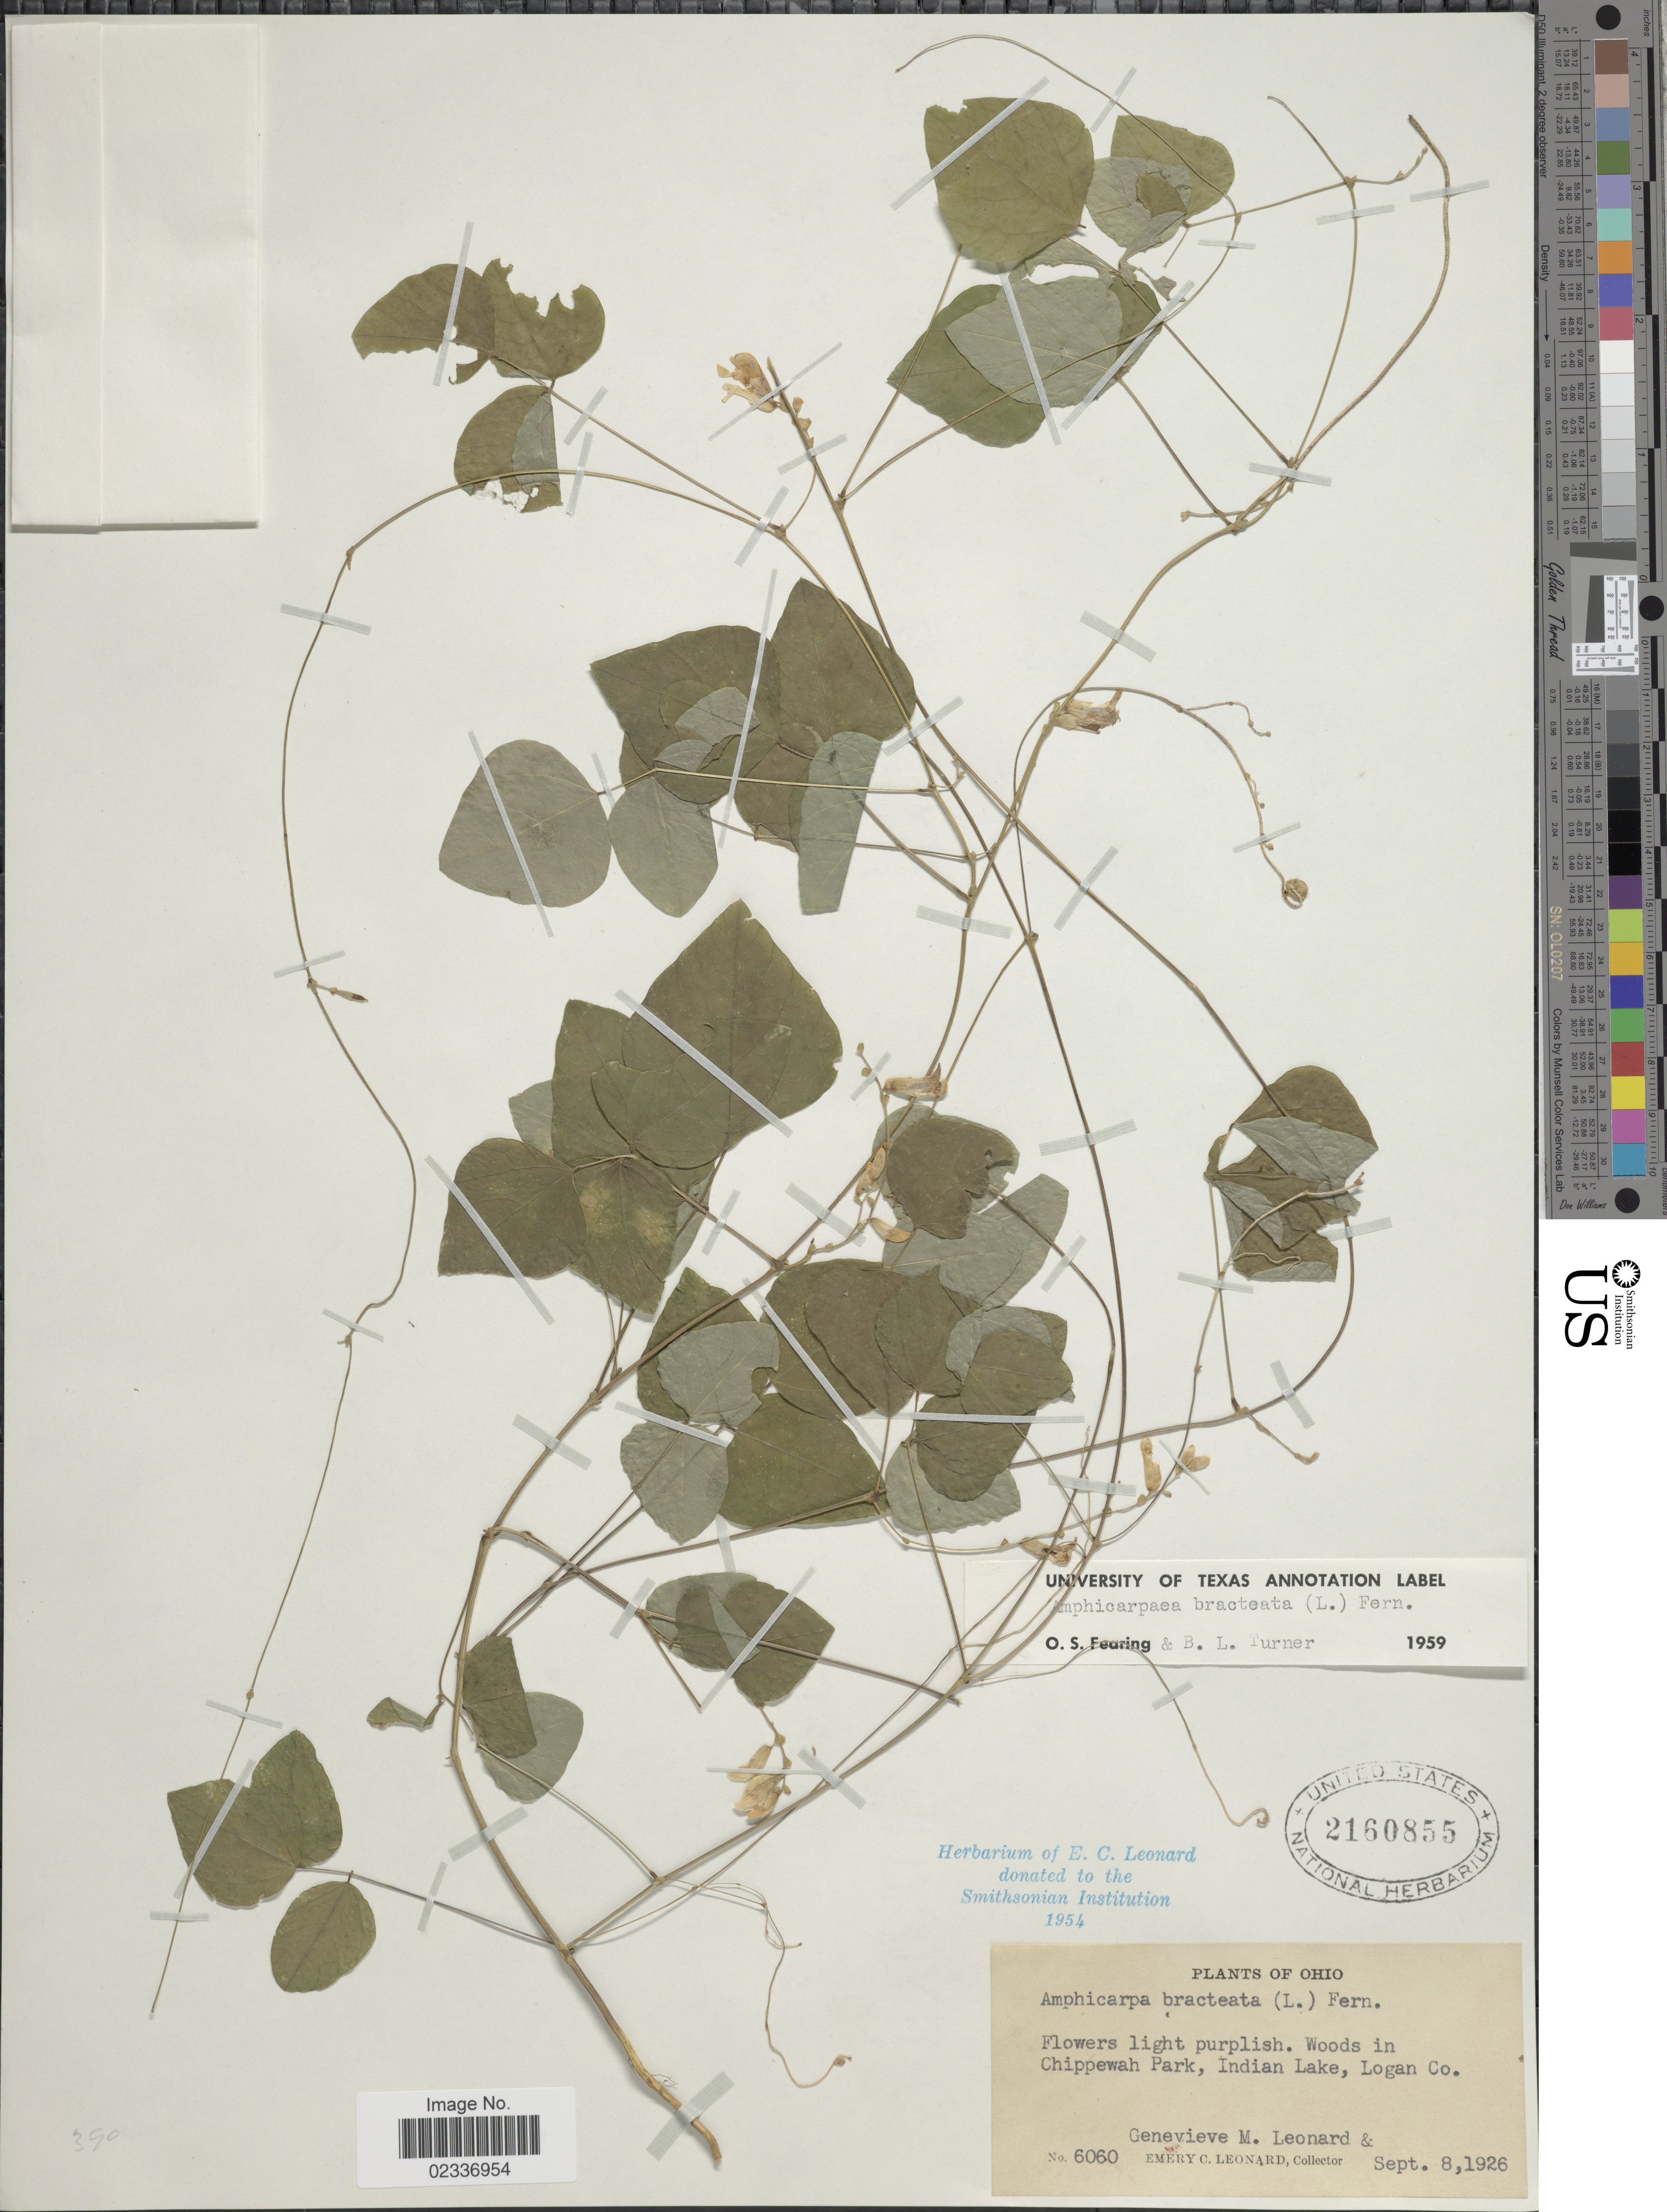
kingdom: Plantae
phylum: Tracheophyta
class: Magnoliopsida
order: Fabales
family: Fabaceae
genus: Amphicarpaea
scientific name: Amphicarpaea bracteata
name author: (L.) Fernald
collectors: G. M. Leonard & E. C. Leonard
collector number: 6060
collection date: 1926-09-08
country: United States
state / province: Ohio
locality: Woods in Chippewa Park, Indian Lake, Logan Co.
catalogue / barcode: US 2160855